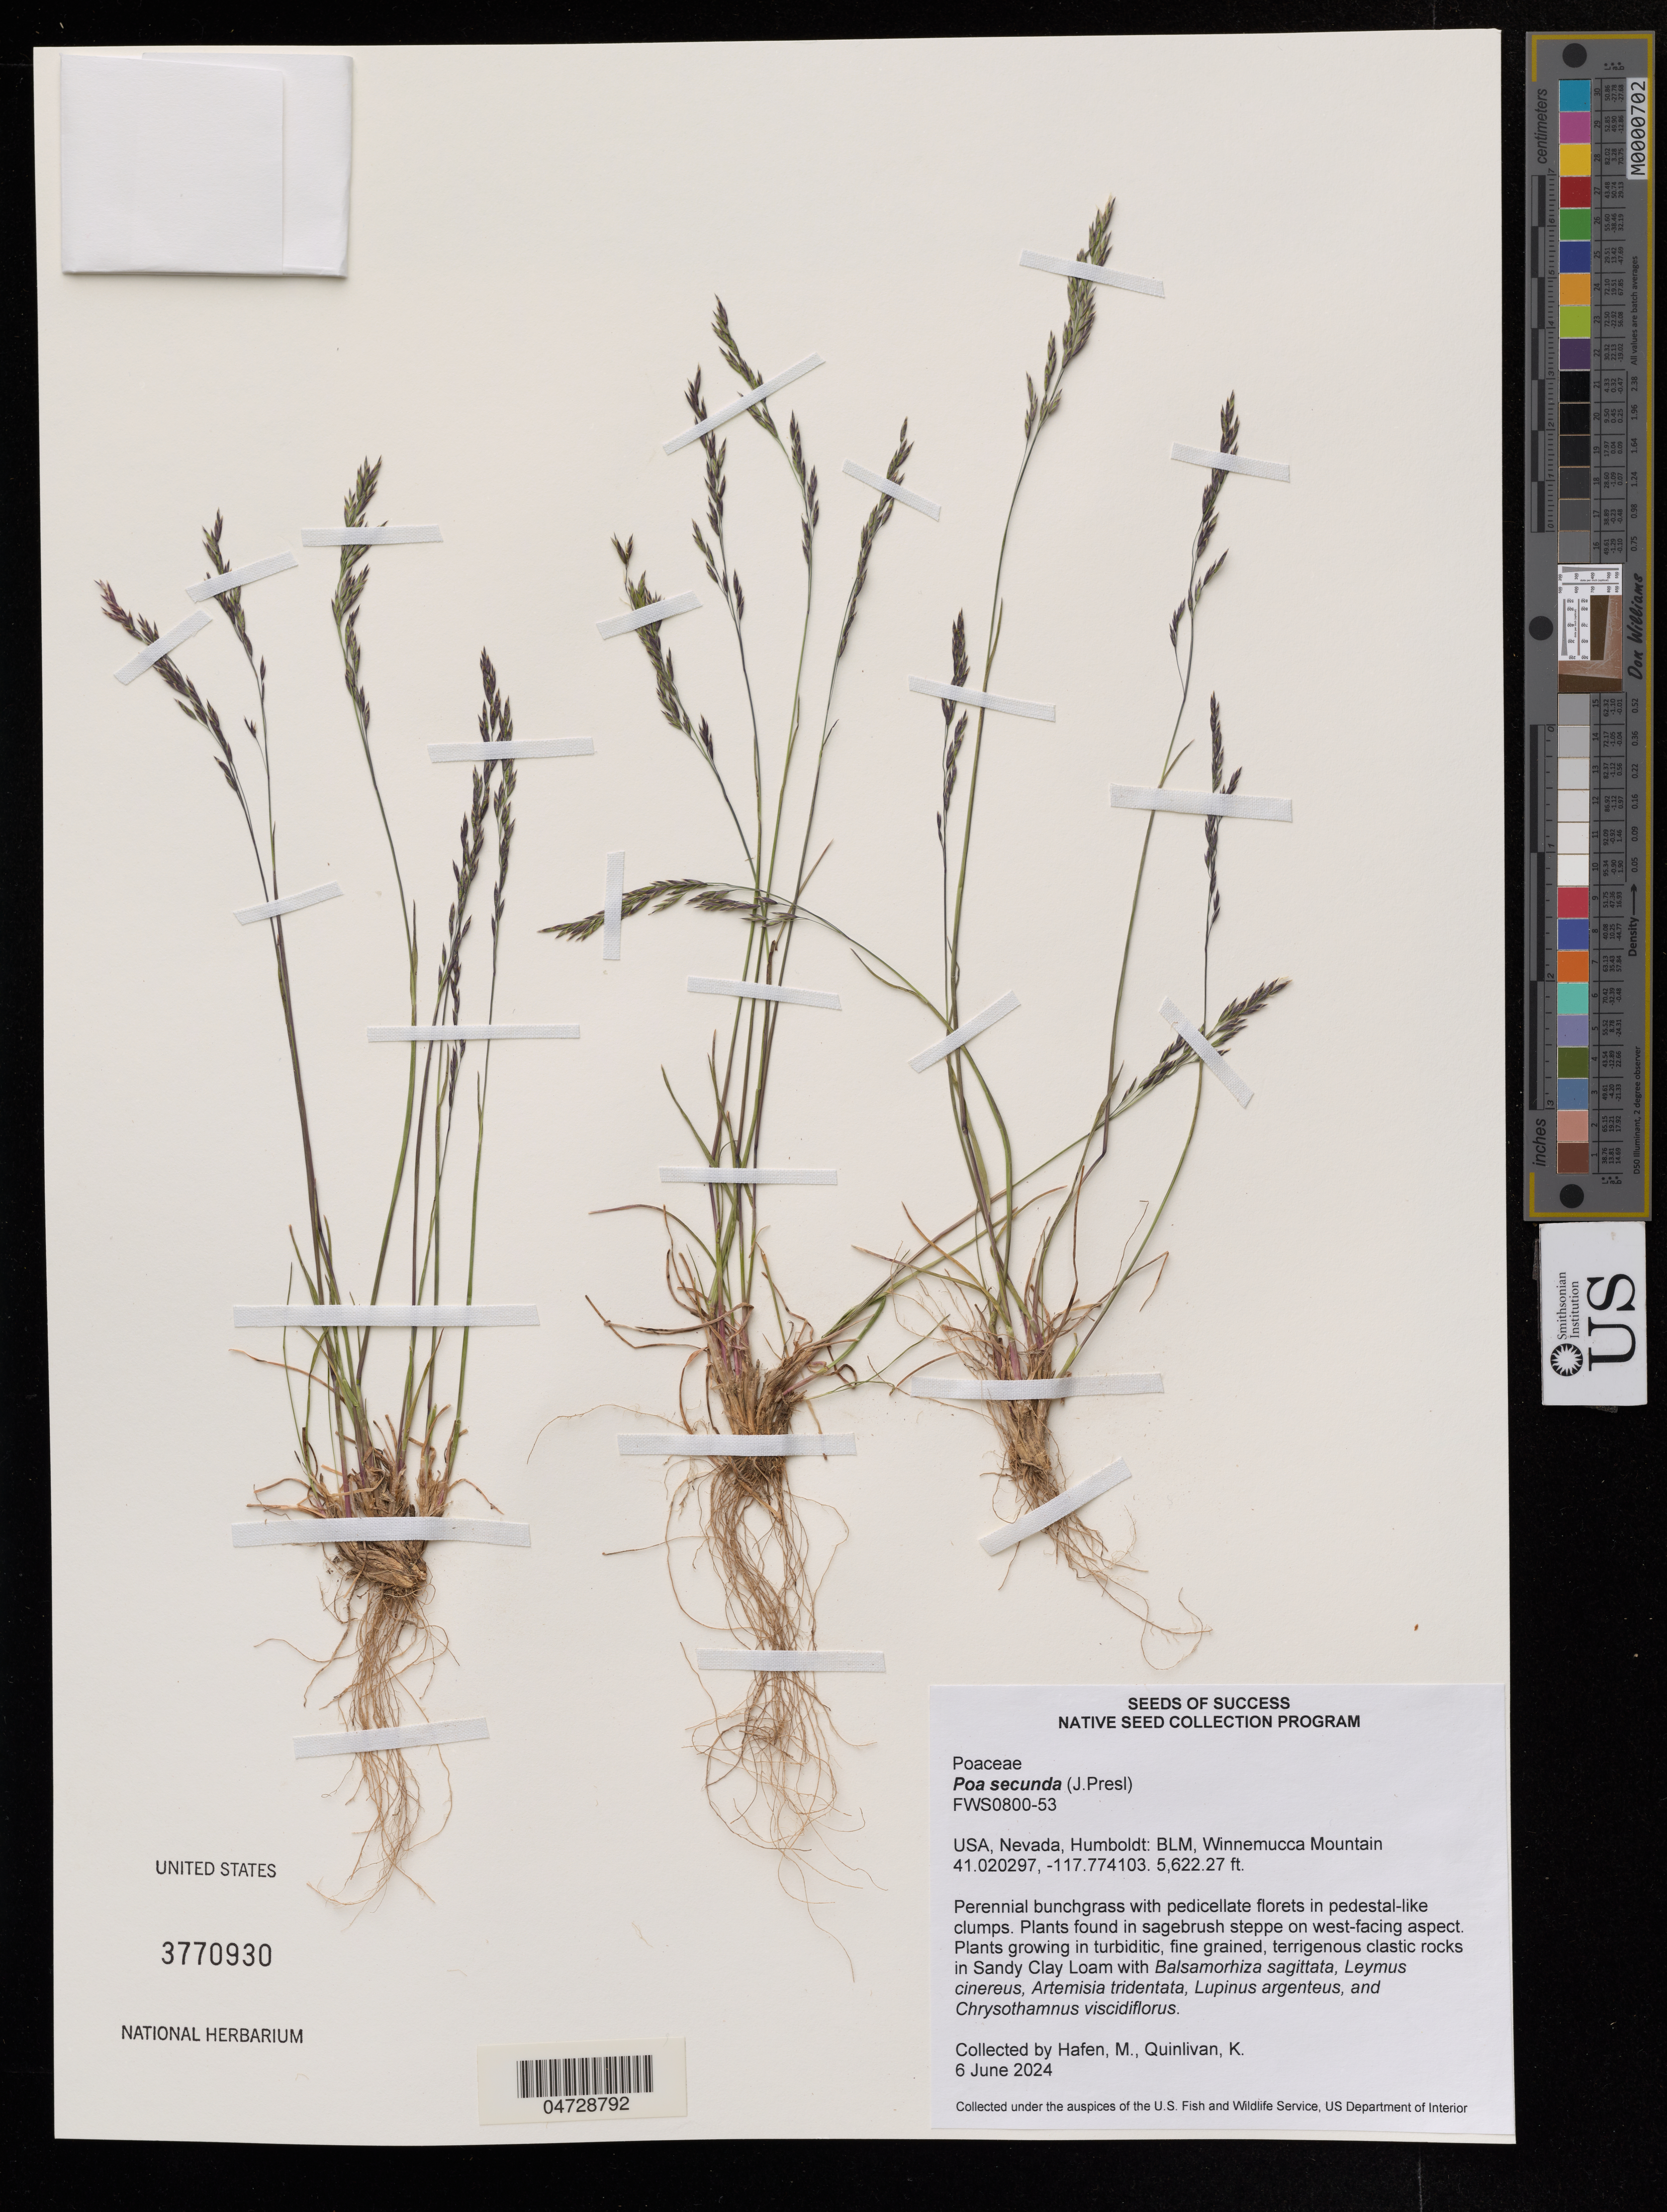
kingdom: Plantae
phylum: Tracheophyta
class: Liliopsida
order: Poales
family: Poaceae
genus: Poa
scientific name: Poa secunda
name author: J. Presl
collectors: M. Hafen & K. Quinlivan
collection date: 2024-06-06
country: United States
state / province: Nevada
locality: Humboldt: BLM, Winnemucca Mountain.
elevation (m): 1713.67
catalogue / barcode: US 3770930